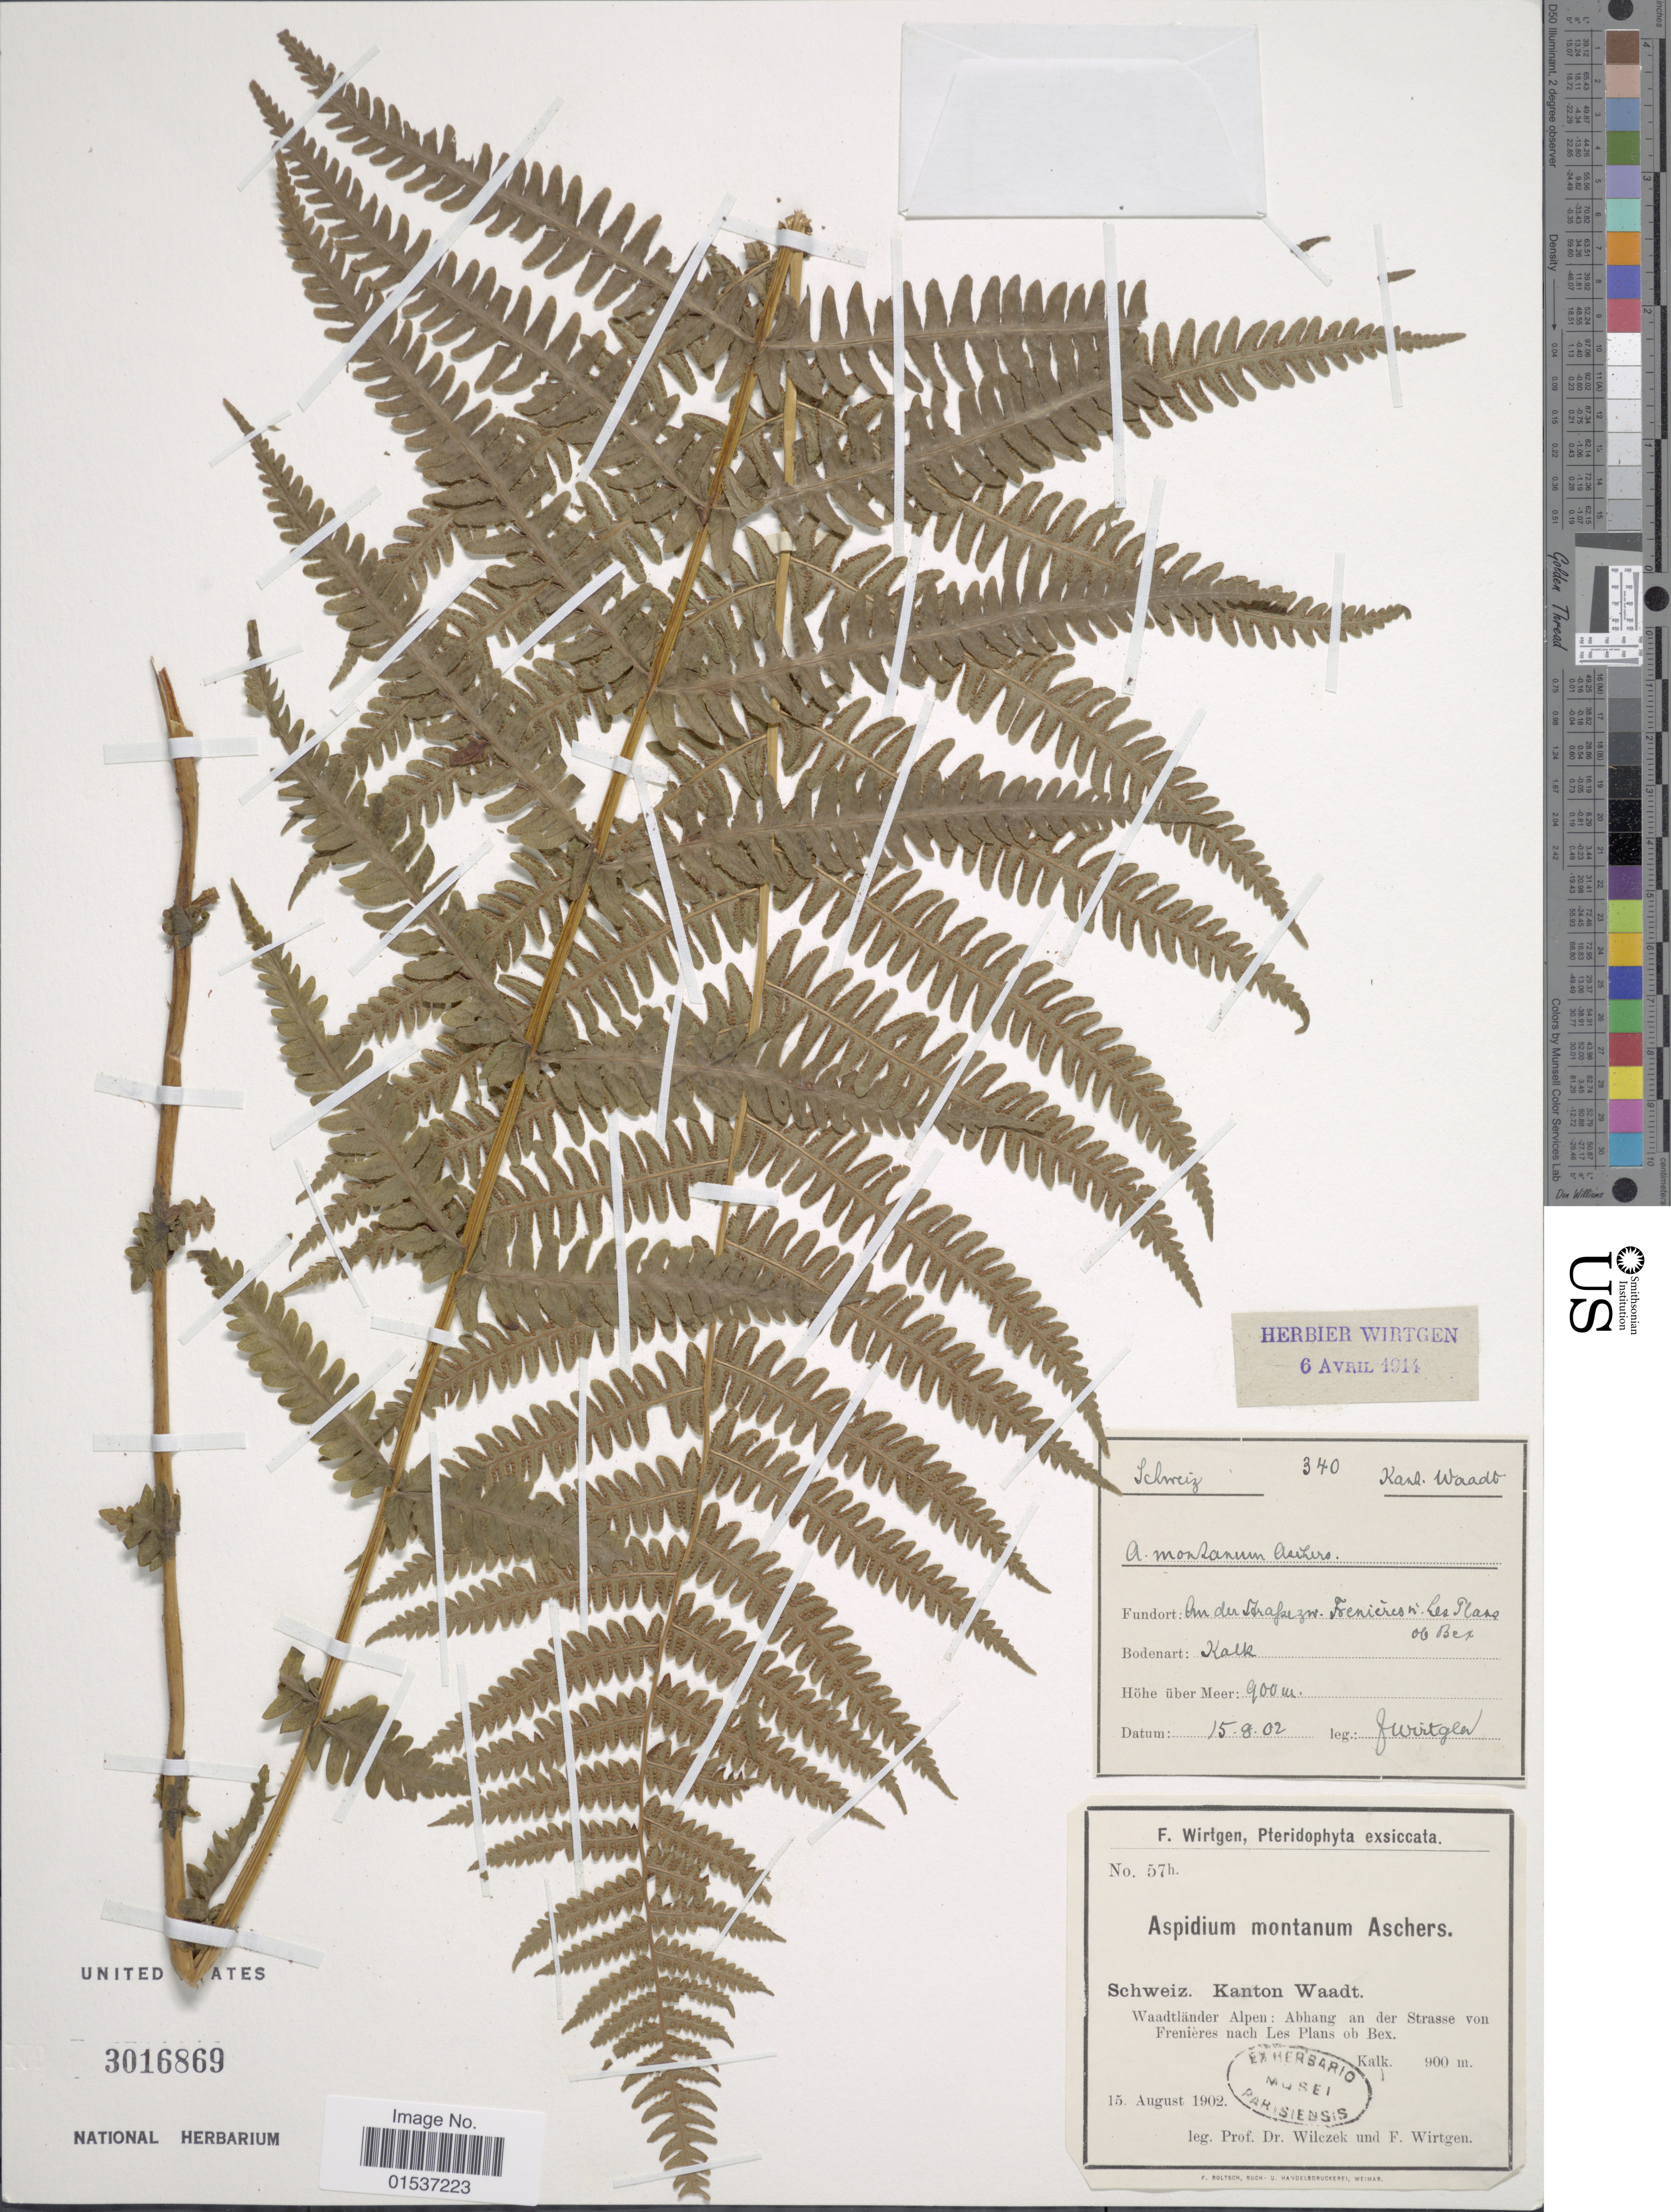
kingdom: Plantae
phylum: Tracheophyta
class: Polypodiopsida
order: Polypodiales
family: Thelypteridaceae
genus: Oreopteris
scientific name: Oreopteris limbosperma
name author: (All.) K. Iwats.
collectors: Wilczek & F. Wirtgen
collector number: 57h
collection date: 1902-08-15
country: Switzerland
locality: Schweiz. Kanton Waadt. Waadtlander Alpen: Abhang an der Strasse von Frenieres nach les Plans ob Bex.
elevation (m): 900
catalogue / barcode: US 3016869